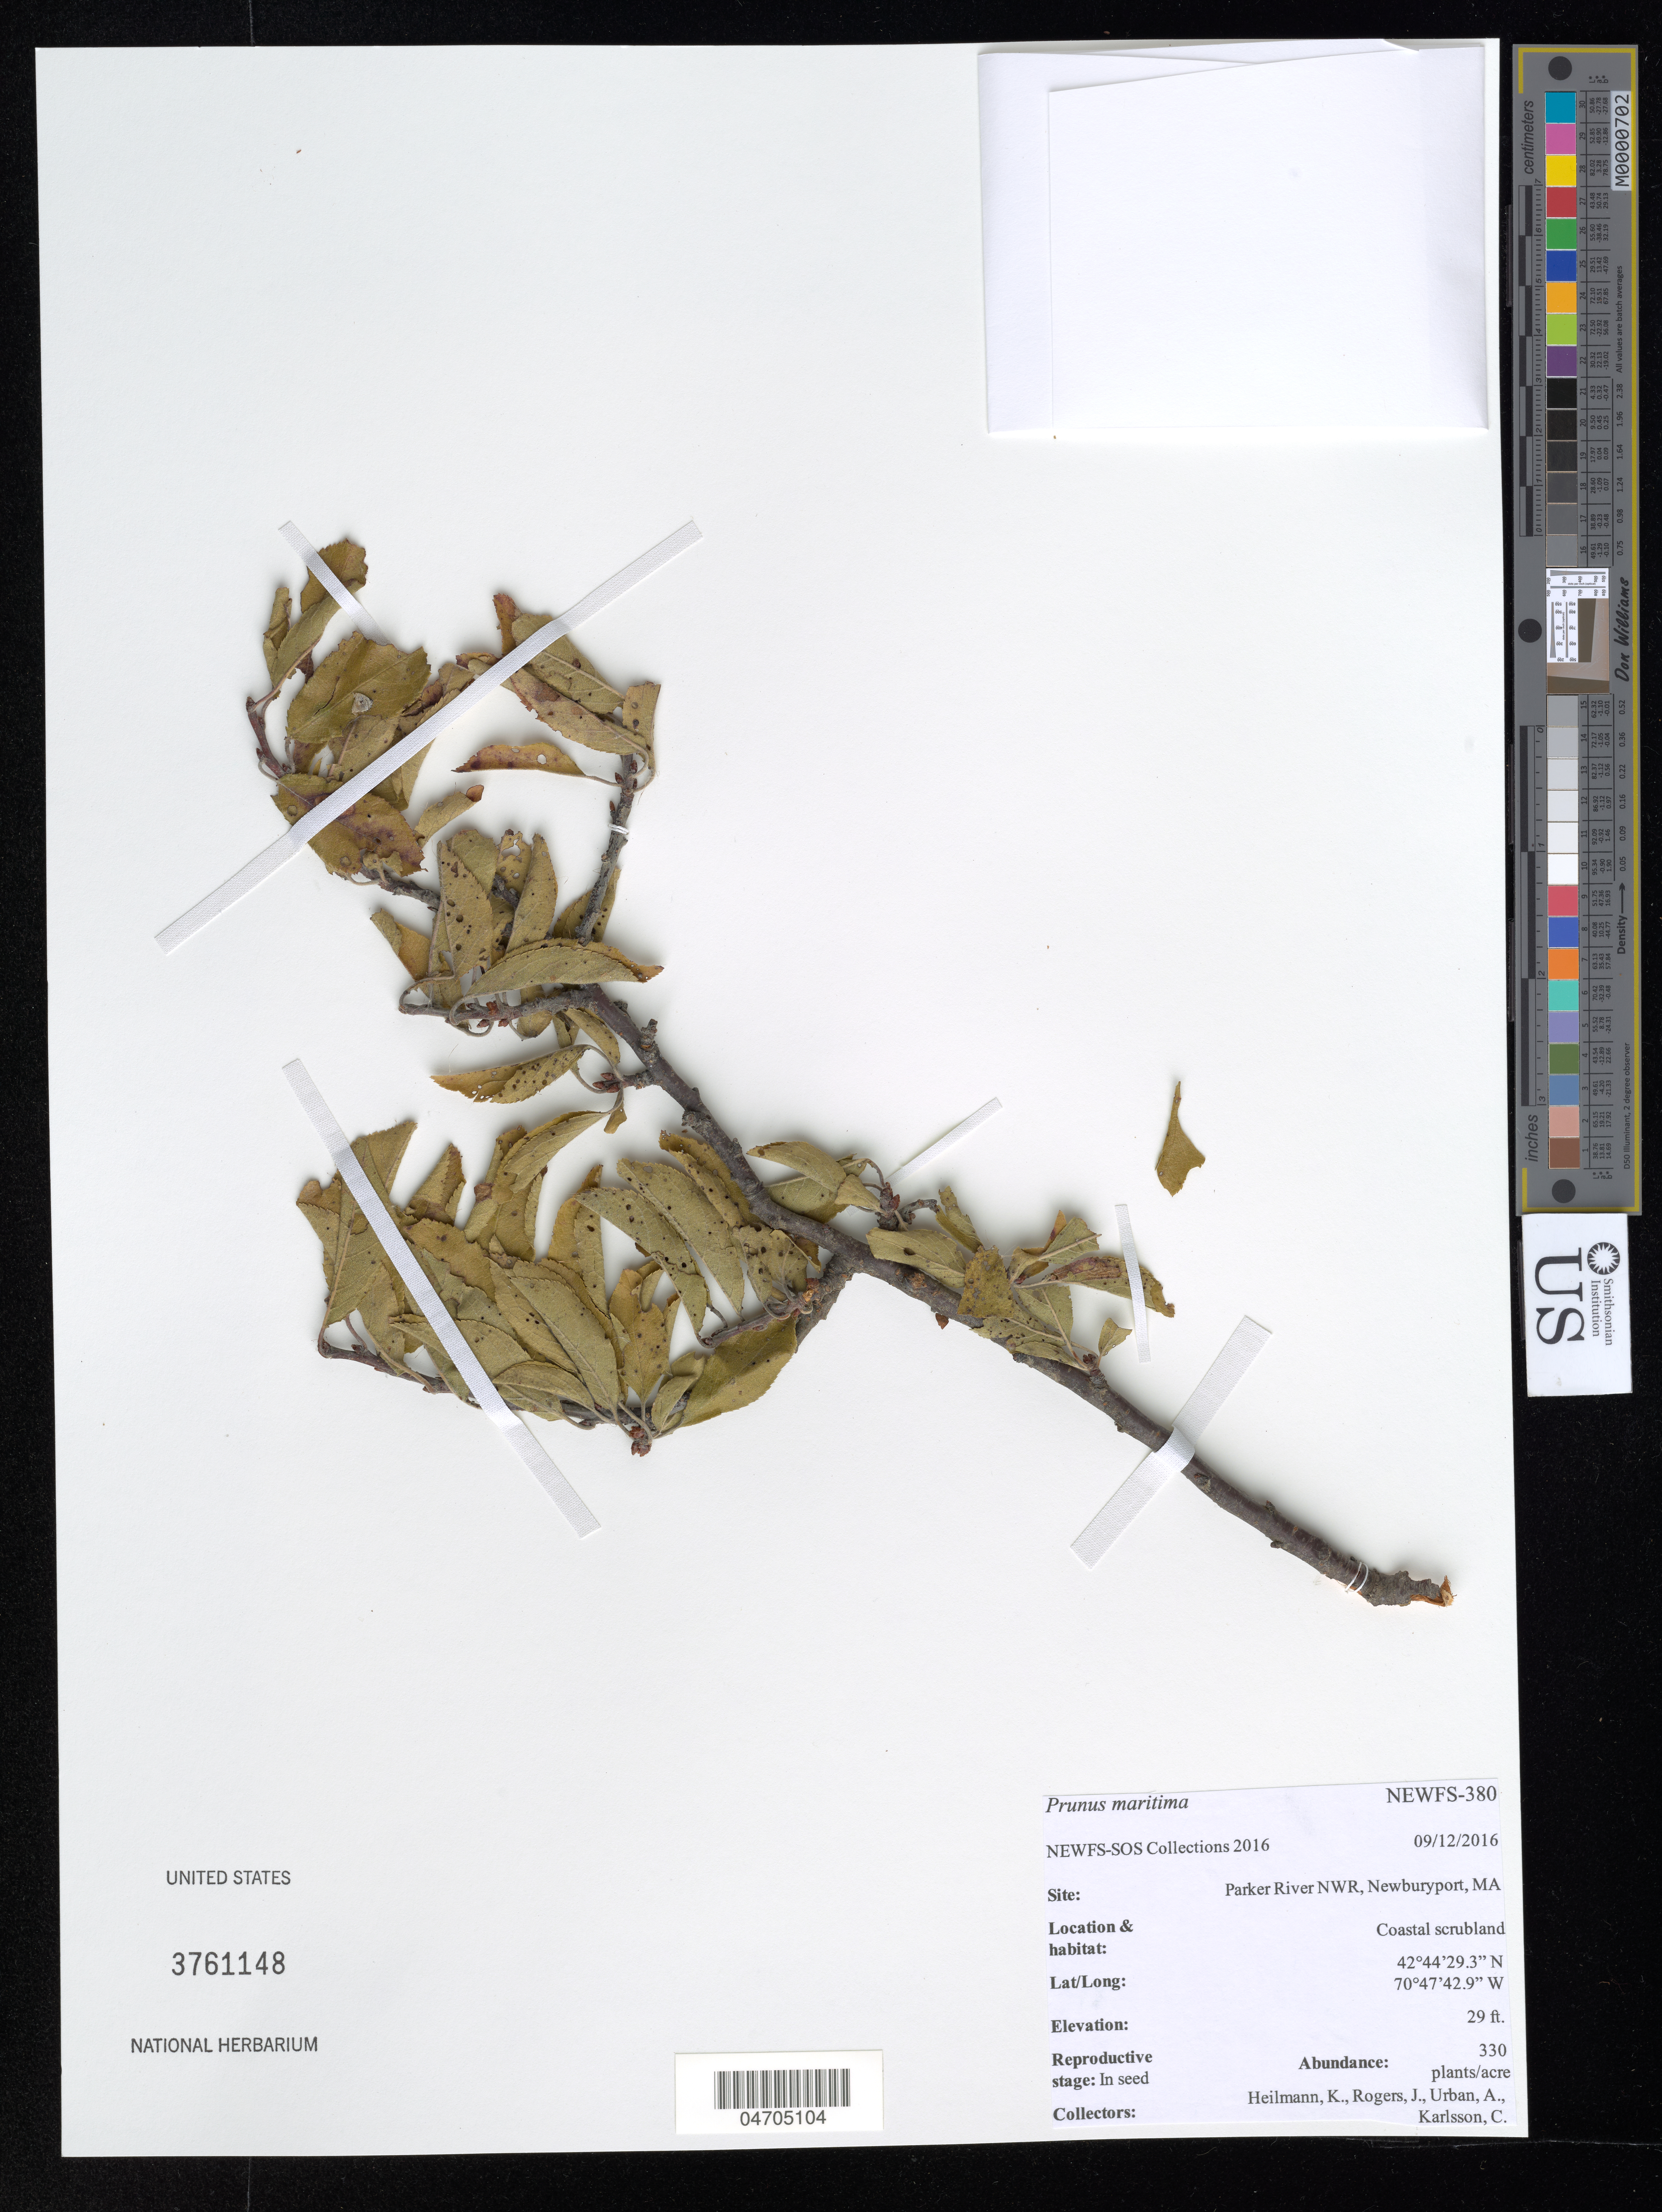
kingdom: Plantae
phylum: Tracheophyta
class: Magnoliopsida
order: Rosales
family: Rosaceae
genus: Prunus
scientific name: Prunus maritima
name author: Marshall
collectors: K. Heilmann, J. Rogers, A. Urban & C. Karlsson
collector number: NEWFS-380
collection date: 2016-09-12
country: United States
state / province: Massachusetts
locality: Site: Parker River NWR, Newburyport. Coastal scrubland.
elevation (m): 9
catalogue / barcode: US 3761148